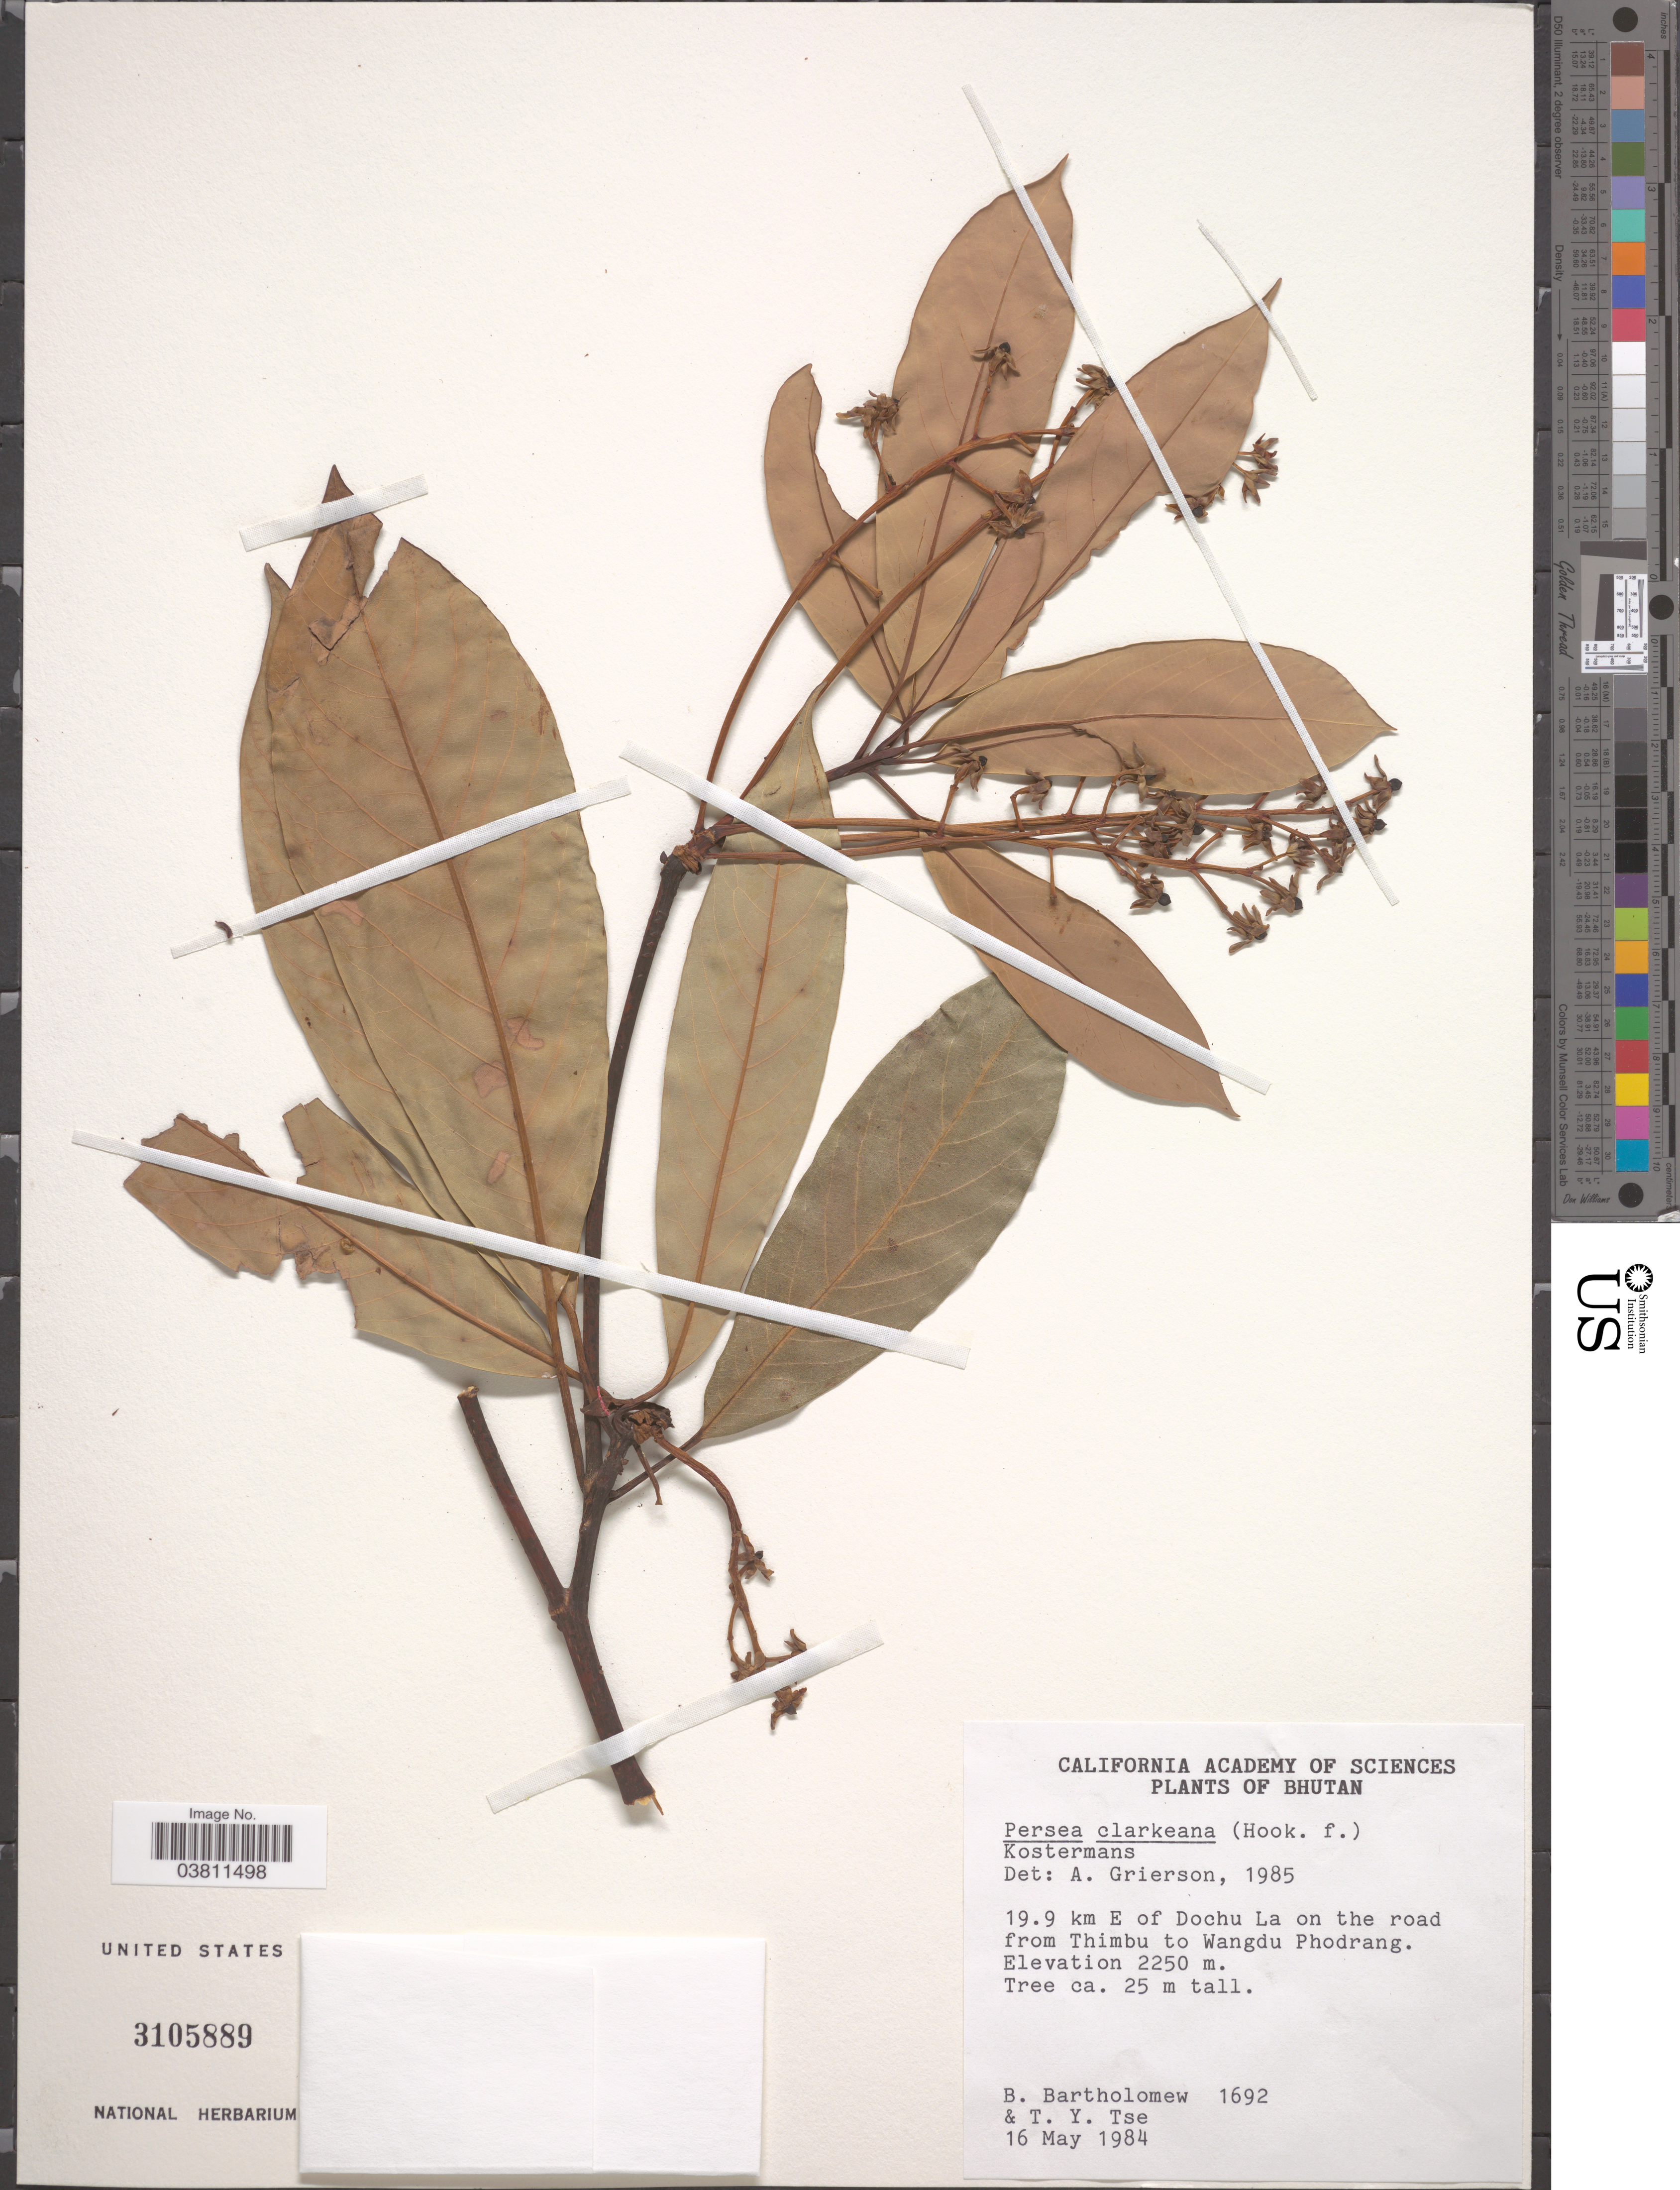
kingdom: Plantae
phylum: Tracheophyta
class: Magnoliopsida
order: Laurales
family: Lauraceae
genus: Persea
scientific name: Persea clarkeana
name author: (King ex Hook. f.) Kosterm.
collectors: B. Bartholomew & T. Tse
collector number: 1692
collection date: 1984-05-16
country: Bhutan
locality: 19.9 km E of Dochu La on the road from Thimbu to Wangdu Phodrang.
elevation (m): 2250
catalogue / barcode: US 3105889